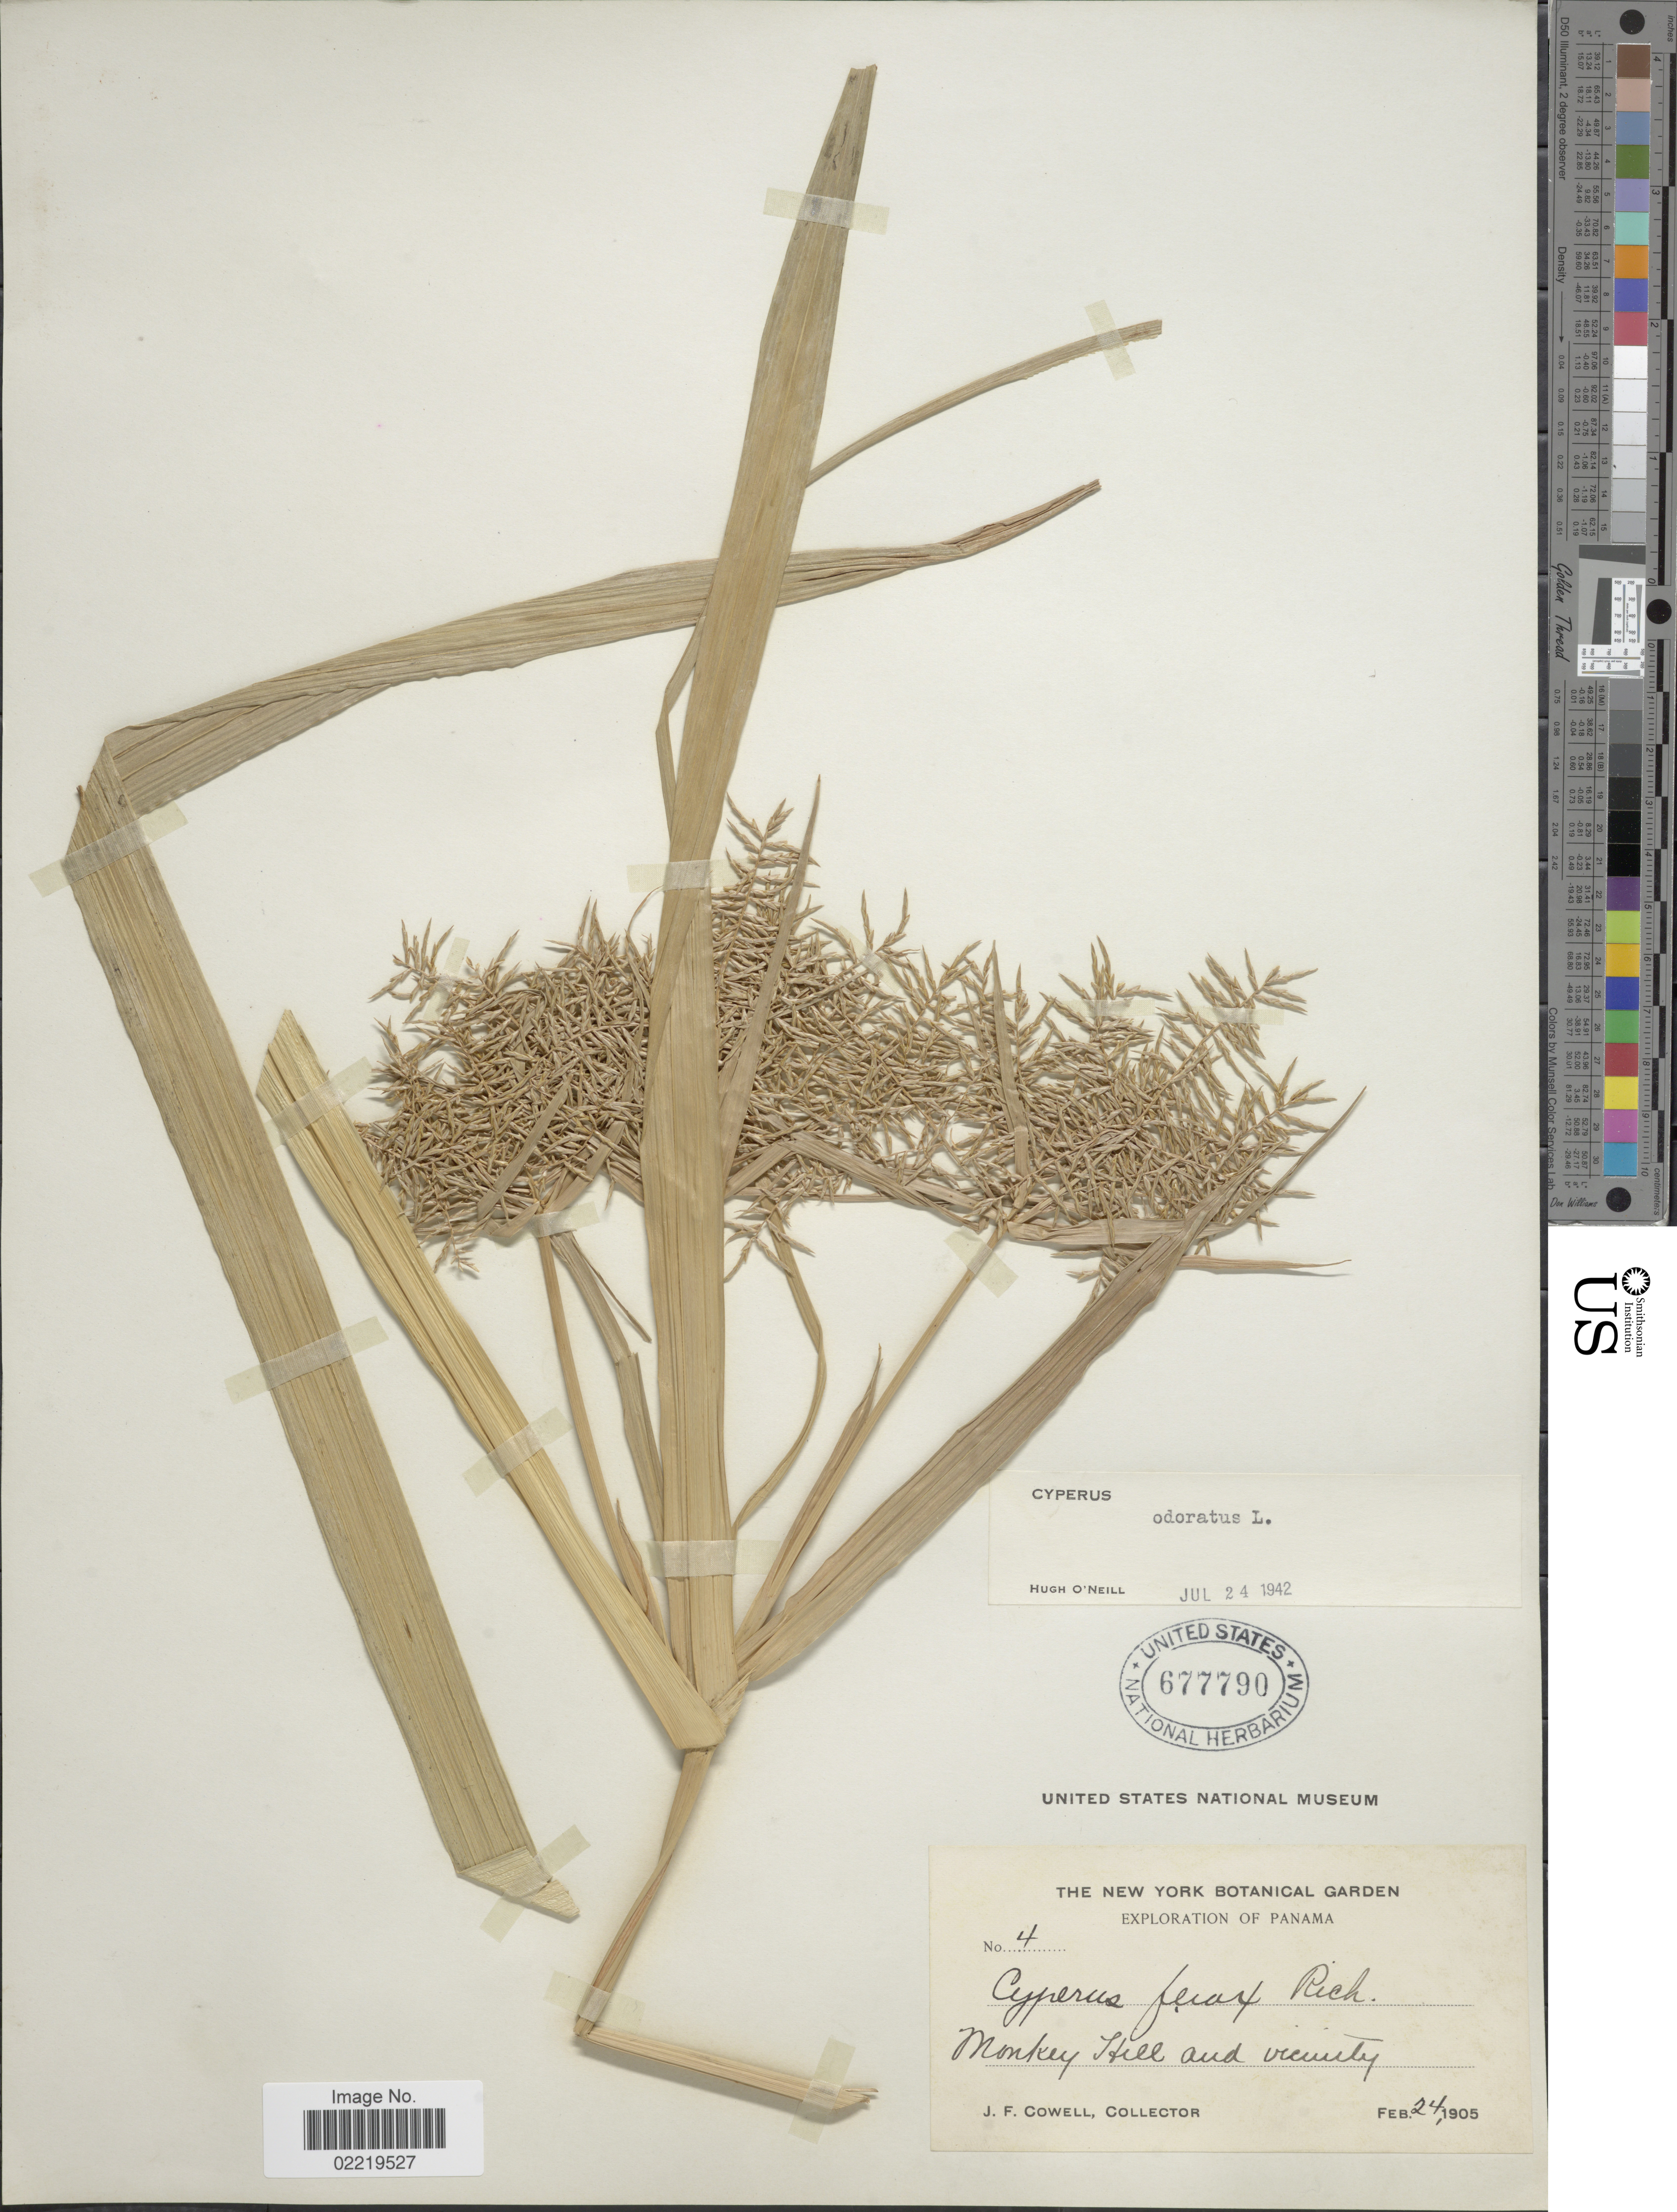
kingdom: Plantae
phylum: Tracheophyta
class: Liliopsida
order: Poales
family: Cyperaceae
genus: Cyperus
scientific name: Cyperus odoratus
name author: L.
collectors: J. F. Cowell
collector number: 4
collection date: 1905-02-24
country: Panama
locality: Monkey Hill and vicinity.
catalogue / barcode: US 677790